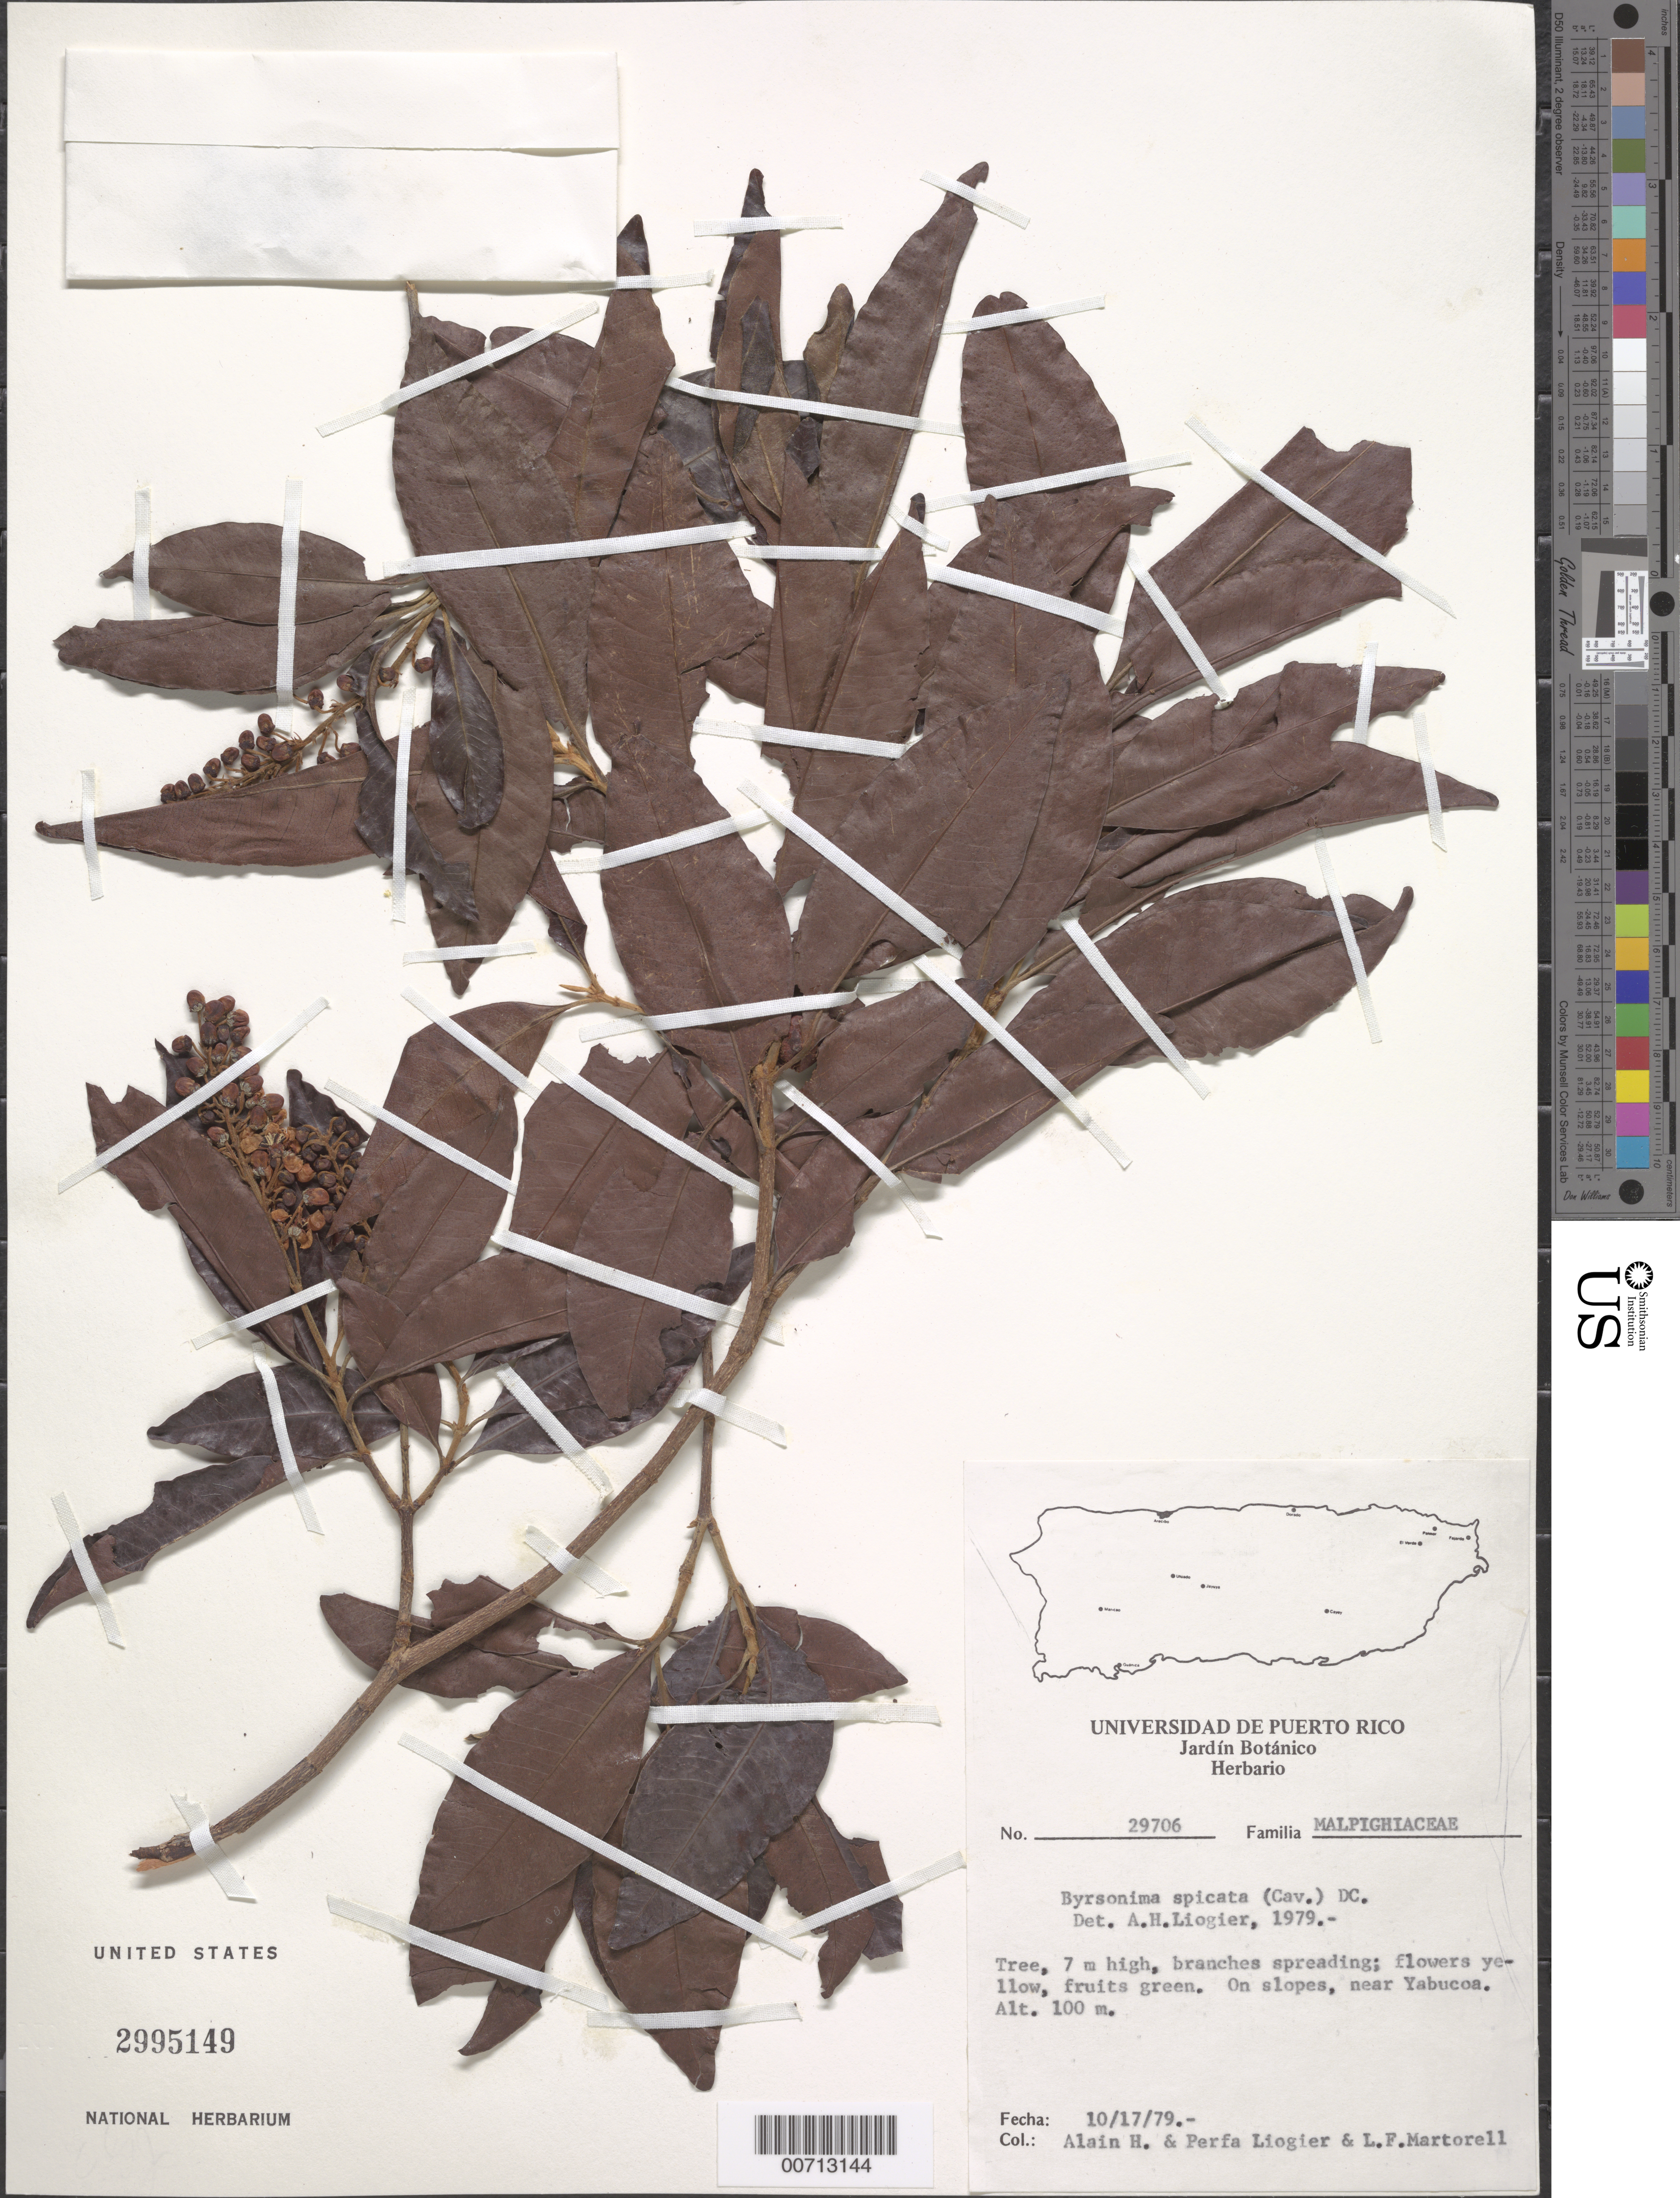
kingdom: Plantae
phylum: Tracheophyta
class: Magnoliopsida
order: Malpighiales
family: Malpighiaceae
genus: Byrsonima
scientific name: Byrsonima spicata (Cav.) DC.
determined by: Liogier, Alain H.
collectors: A. H. Liogier, M. P. Liogier & L. Martorell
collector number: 29706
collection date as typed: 17 Oct 1979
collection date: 1979-10-17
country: Puerto Rico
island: Greater Antilles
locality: Yabucoa, near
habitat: On slopes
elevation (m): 100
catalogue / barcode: US 2995149